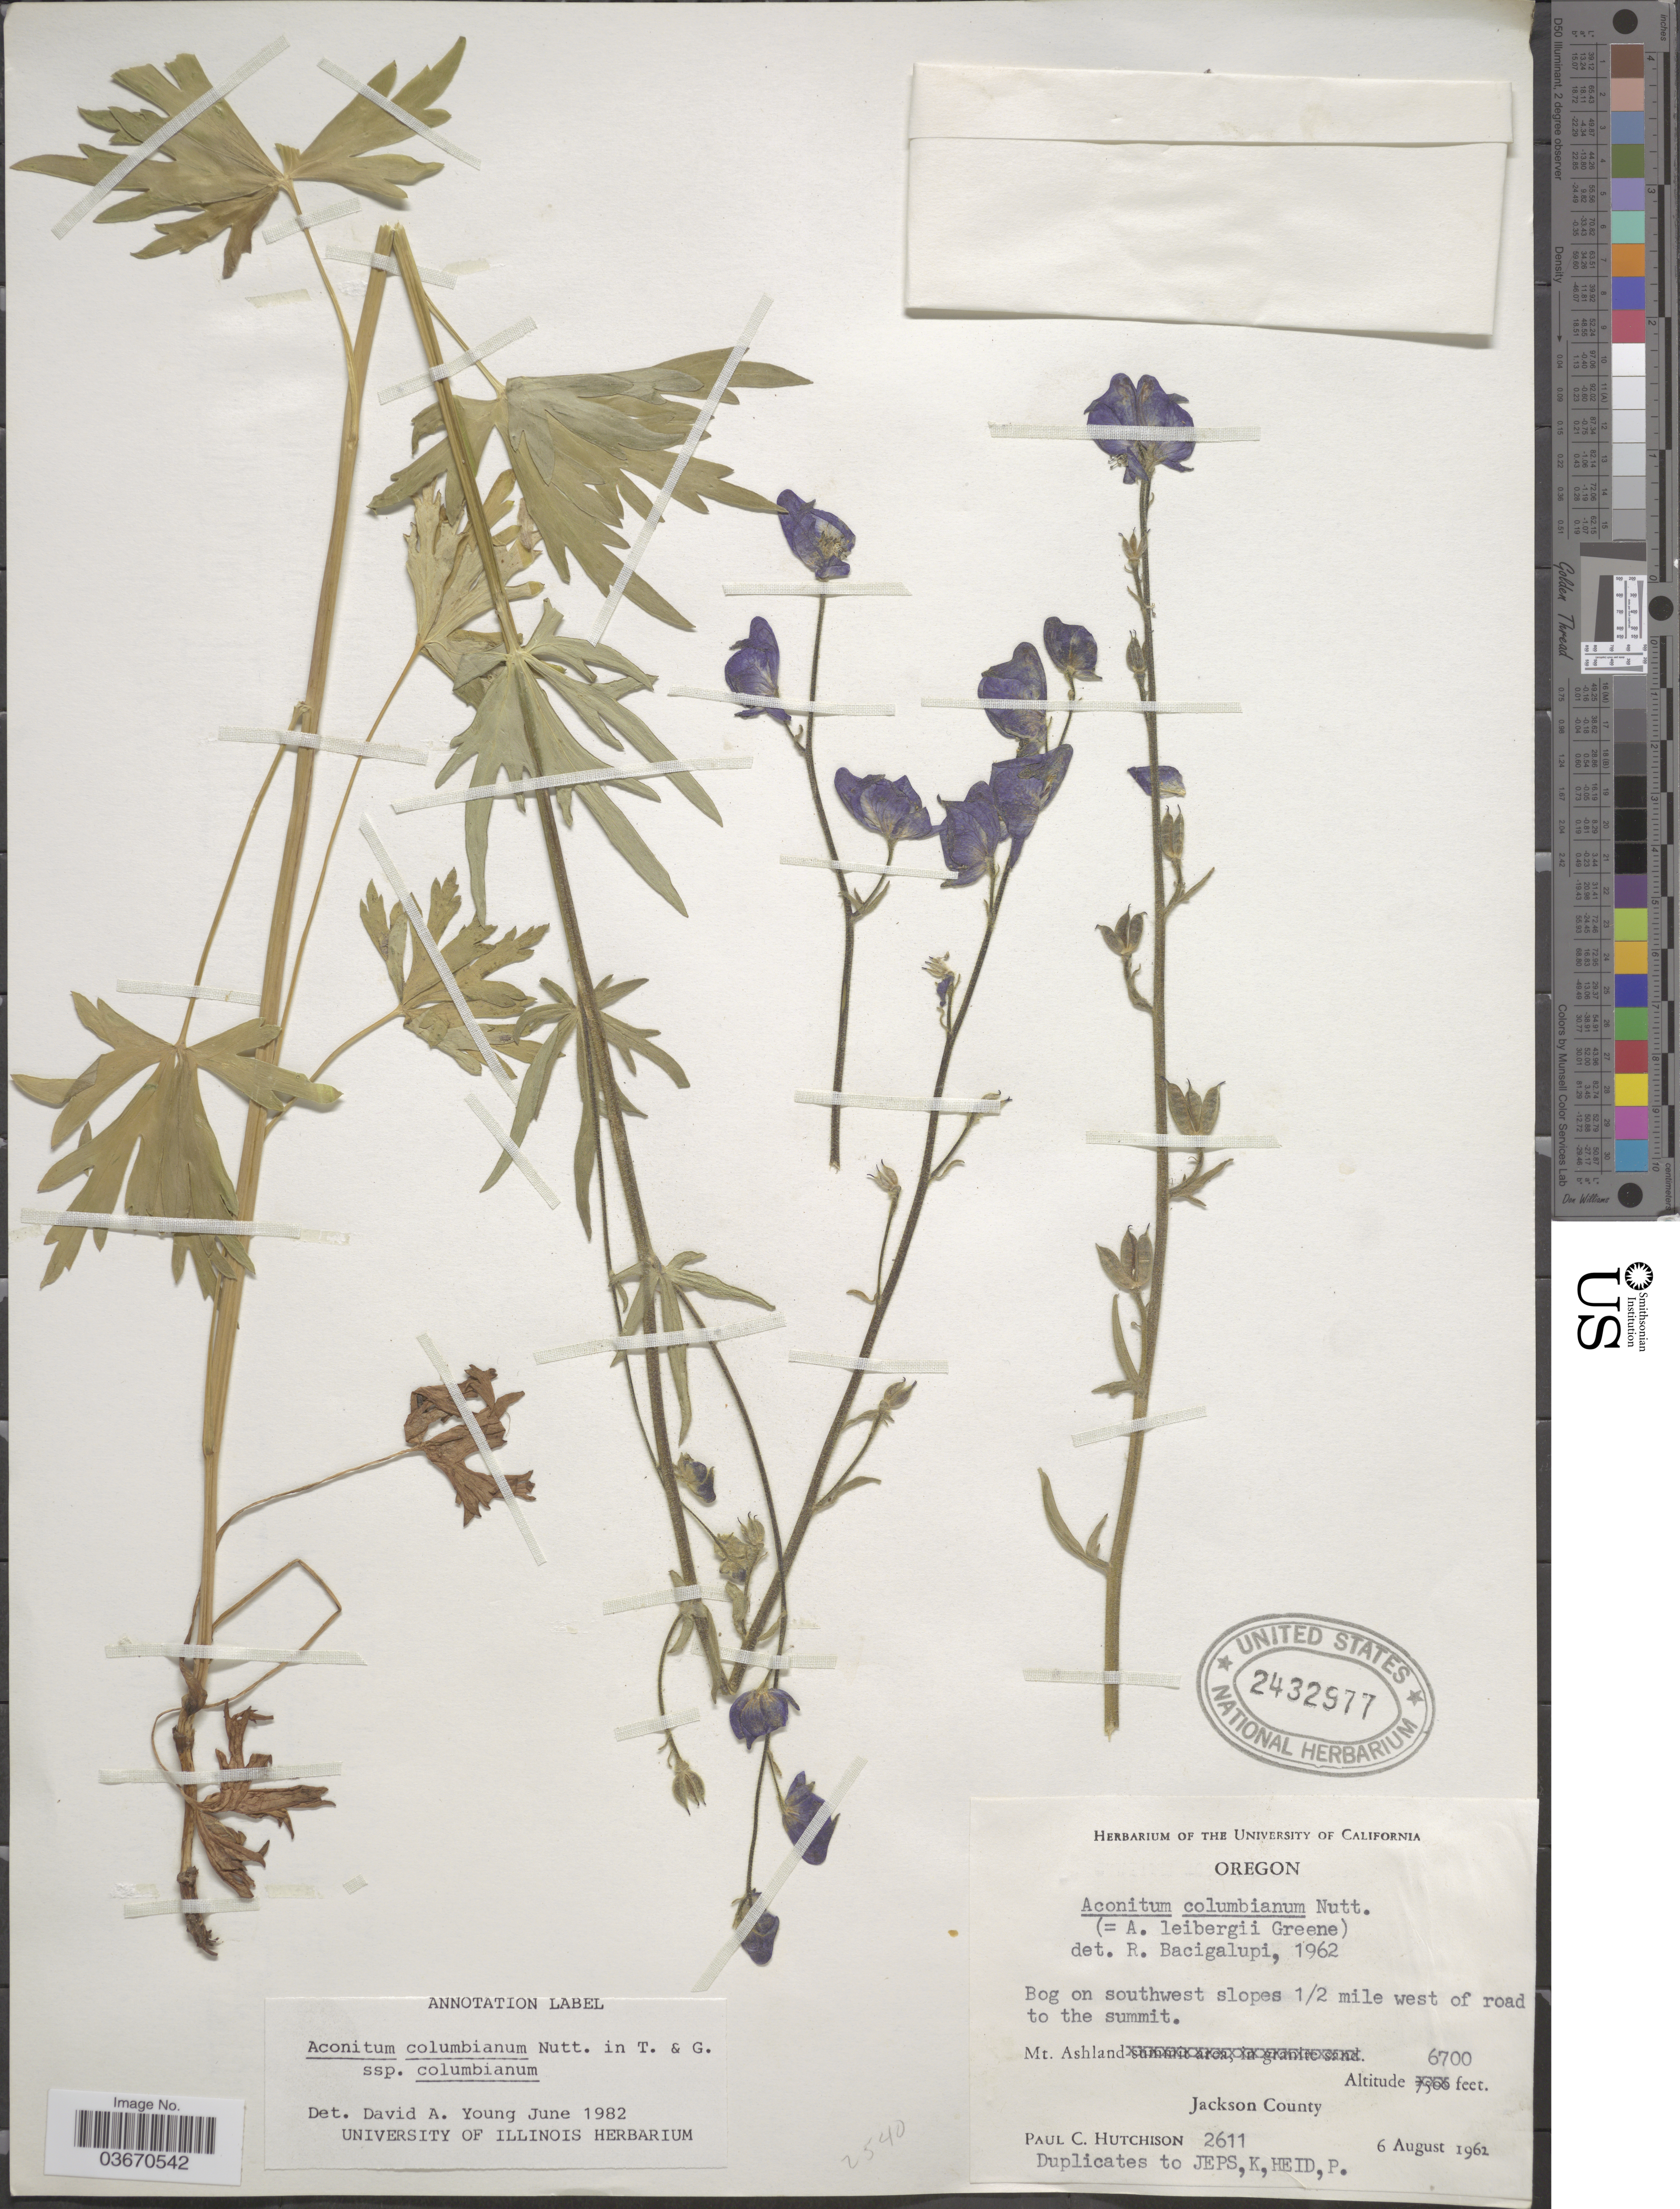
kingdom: Plantae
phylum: Tracheophyta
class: Magnoliopsida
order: Ranunculales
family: Ranunculaceae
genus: Aconitum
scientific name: Aconitum columbianum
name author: Nutt.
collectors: P. C. Hutchison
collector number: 2611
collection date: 1962-08-06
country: United States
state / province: Oregon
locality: Bog on southwest slopes ½ mile west of road to the summit. Mt. Ashland. Jackson County.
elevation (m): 2042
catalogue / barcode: US 2432977